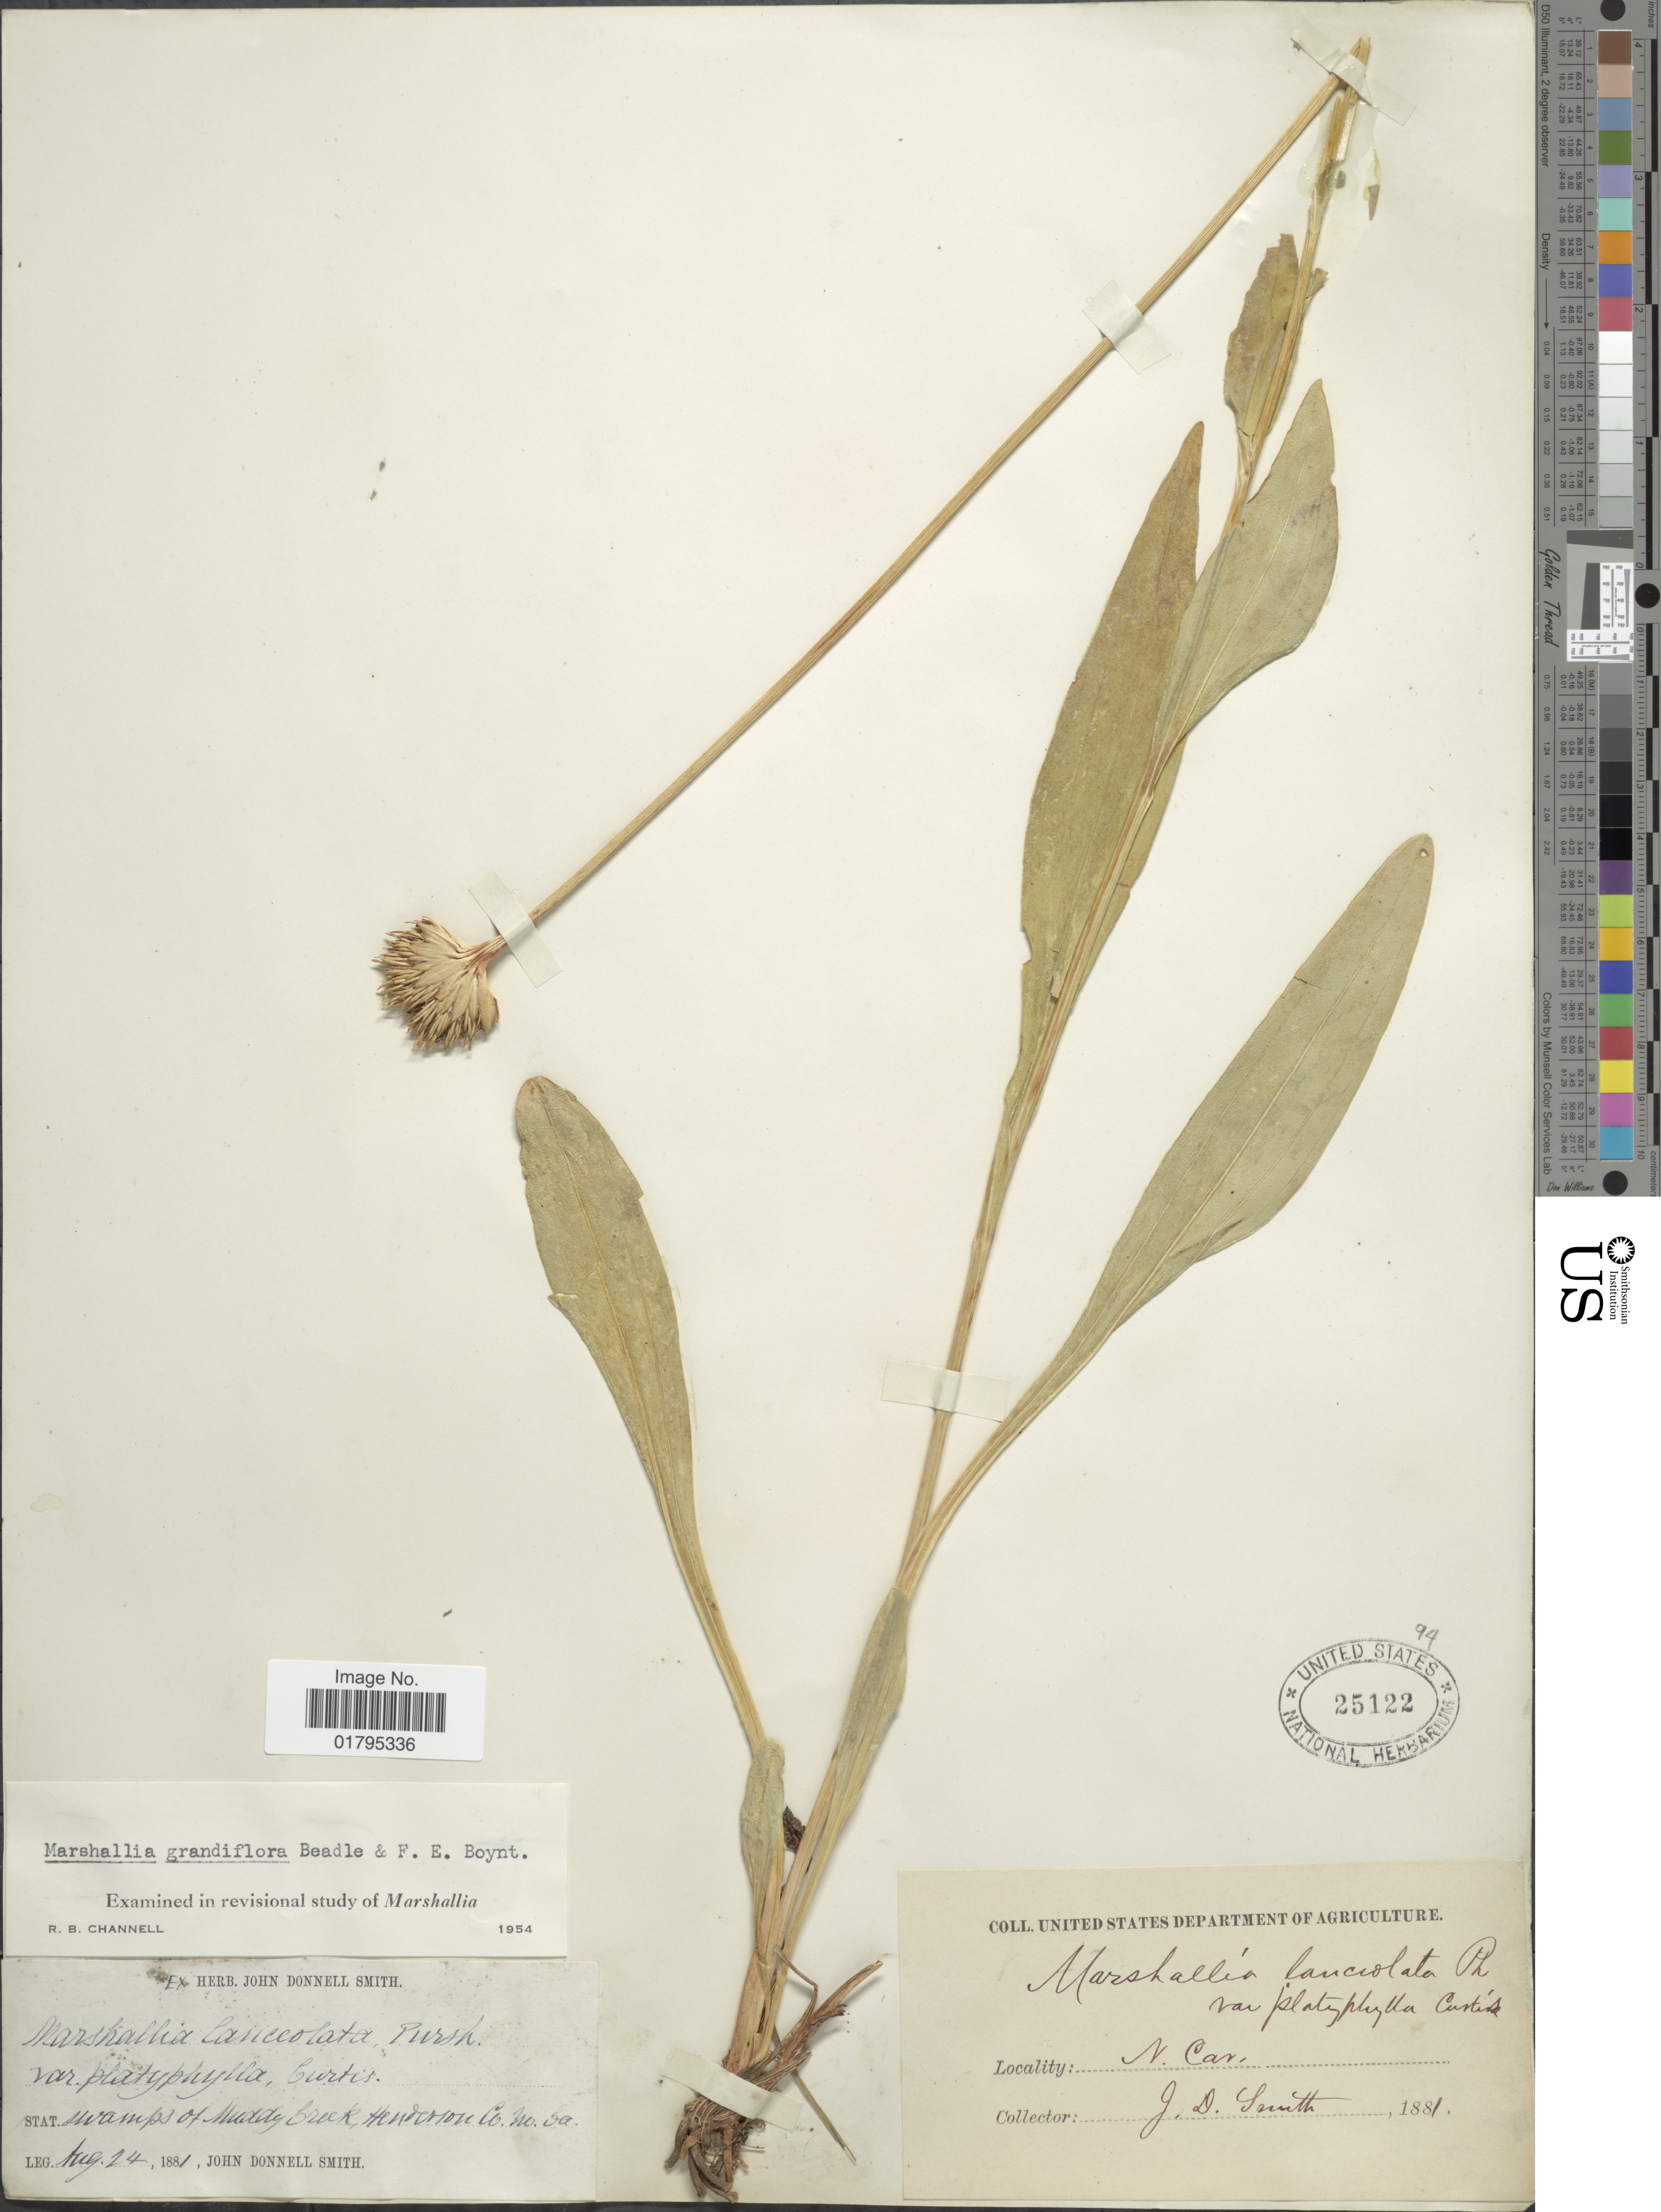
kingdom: Plantae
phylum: Tracheophyta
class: Magnoliopsida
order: Asterales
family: Asteraceae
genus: Marshallia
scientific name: Marshallia grandiflora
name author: Beadle & F.E. Boynton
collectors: J. Donnell Smith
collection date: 1881-08-24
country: United States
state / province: North Carolina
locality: Swamps of Muddy Creek , Henderson Co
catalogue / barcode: US 25122